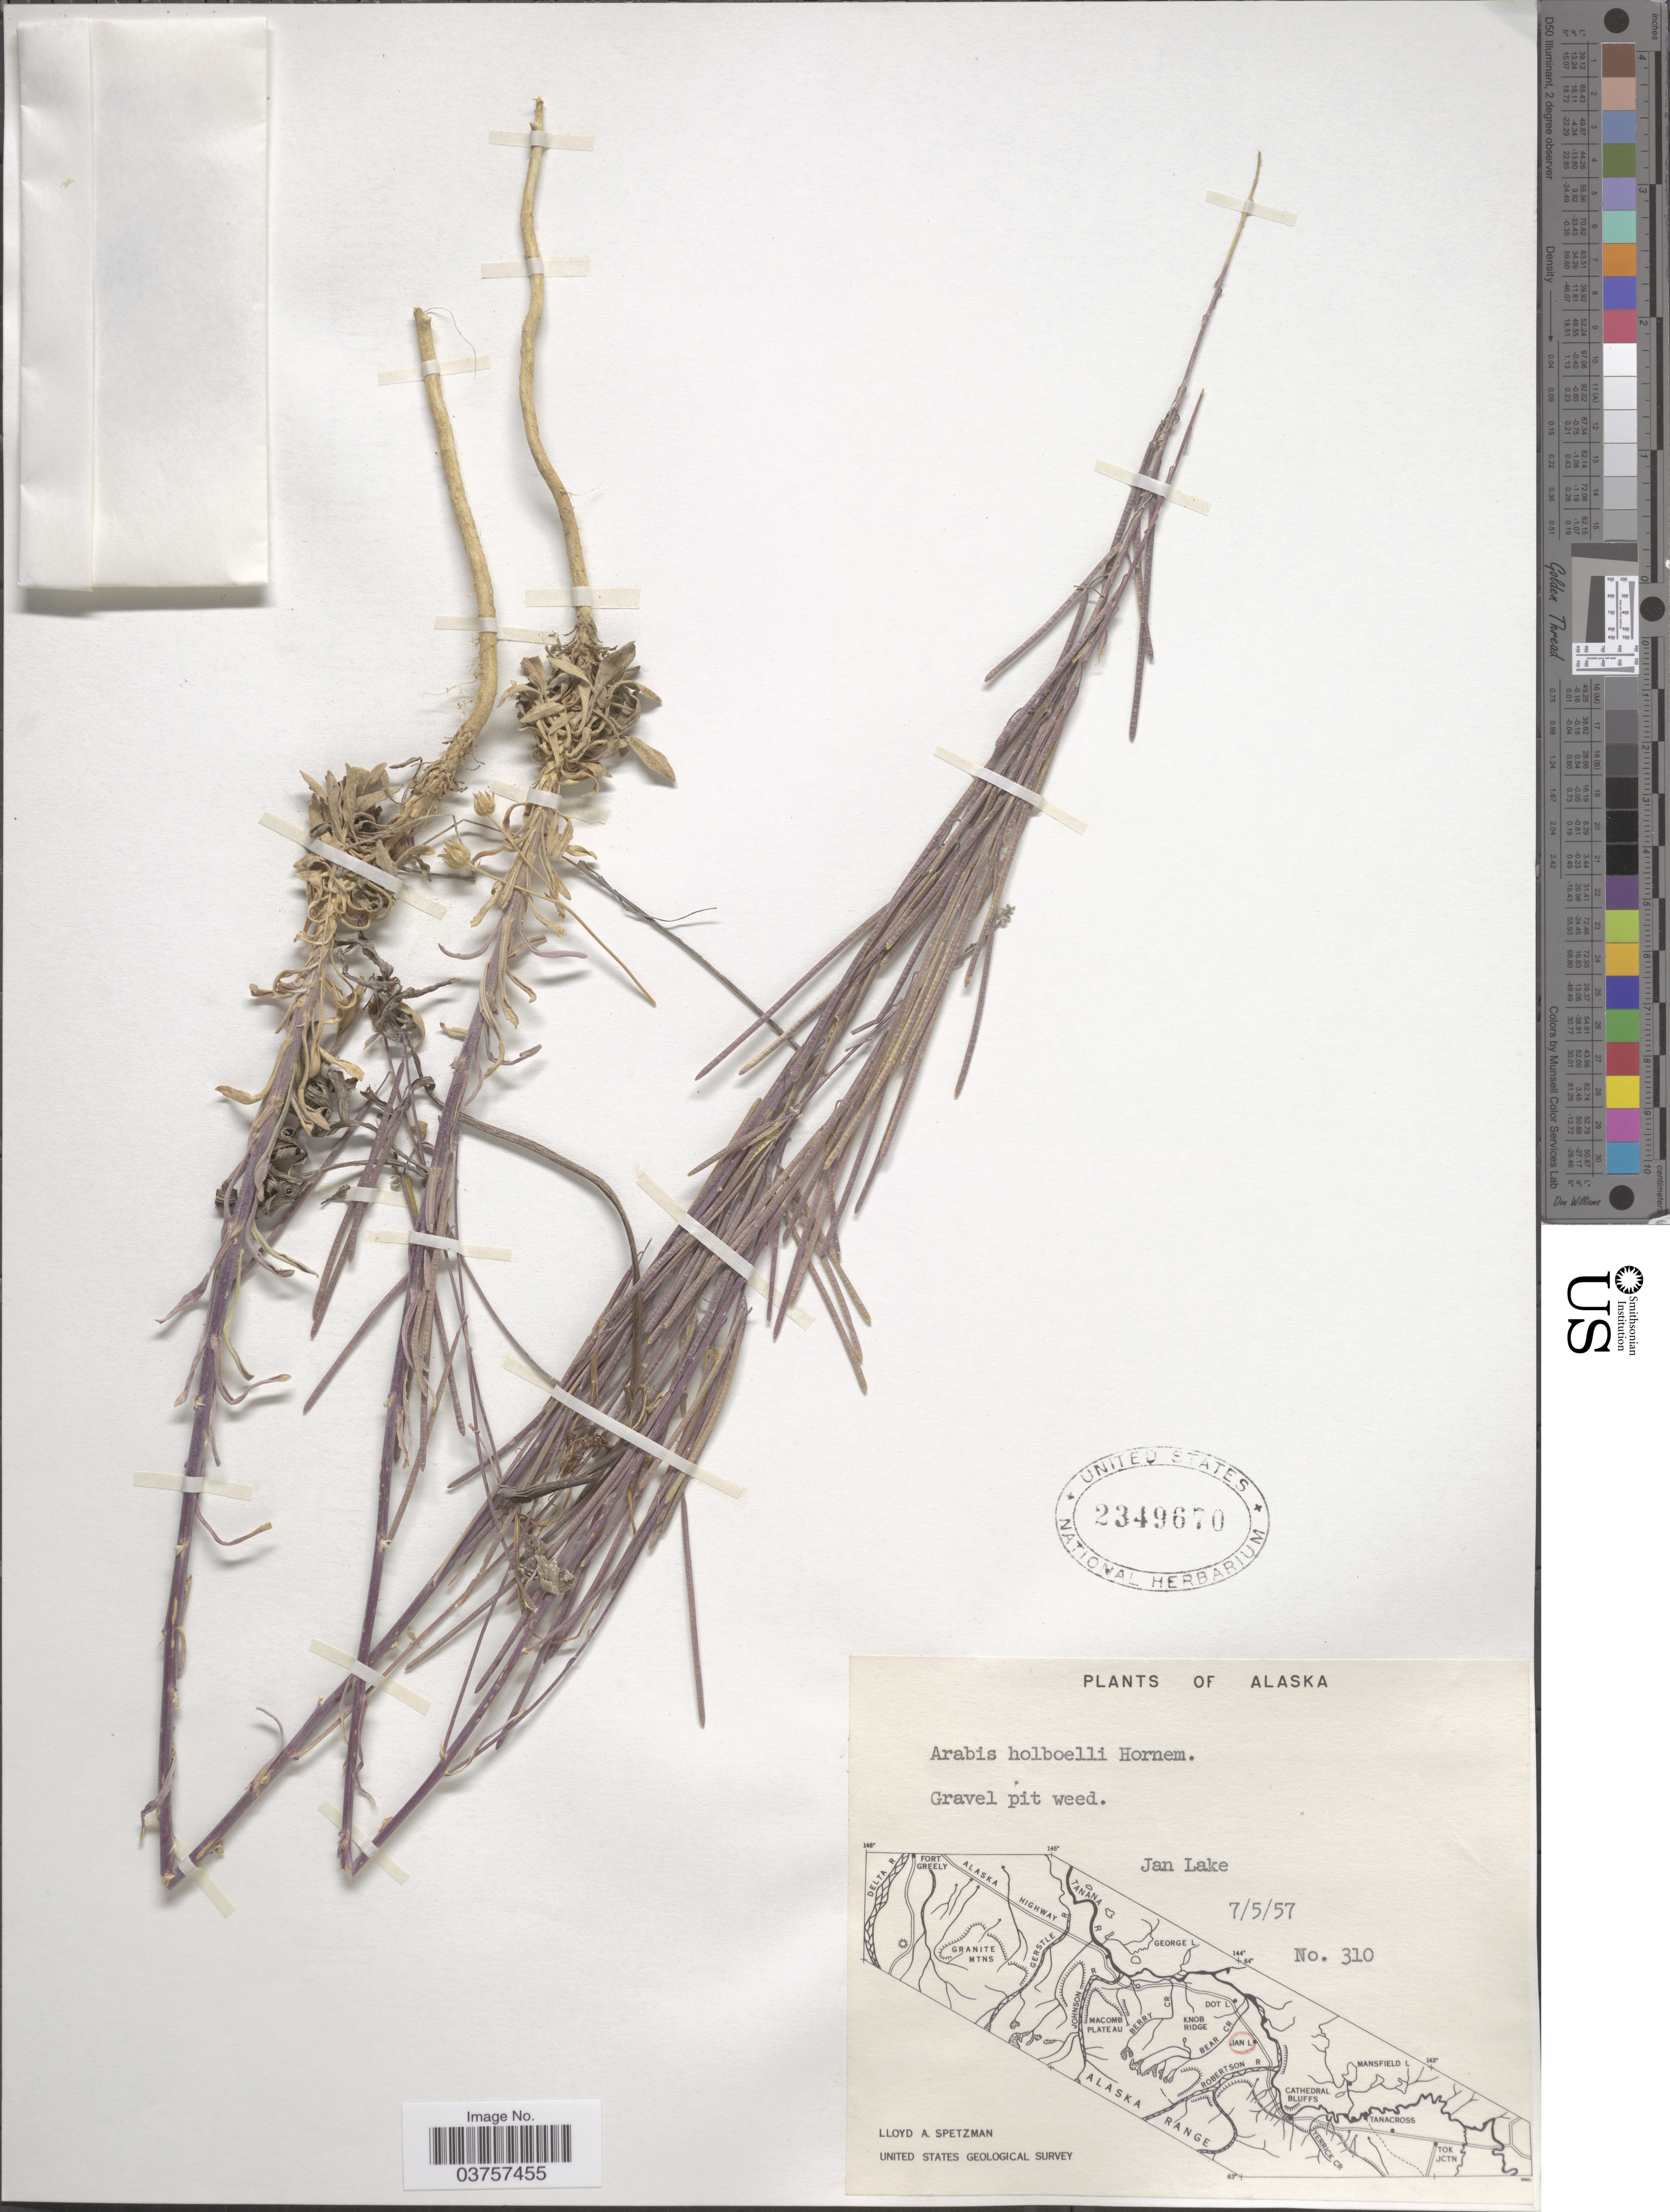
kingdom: Plantae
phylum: Tracheophyta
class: Magnoliopsida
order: Brassicales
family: Brassicaceae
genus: Arabis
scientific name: Arabis holboellii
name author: Hornem.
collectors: L. Spetzman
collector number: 310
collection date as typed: Transcribed d/m/y: 5/7/57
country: United States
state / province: Alaska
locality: Jan Lake.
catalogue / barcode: US 2349670